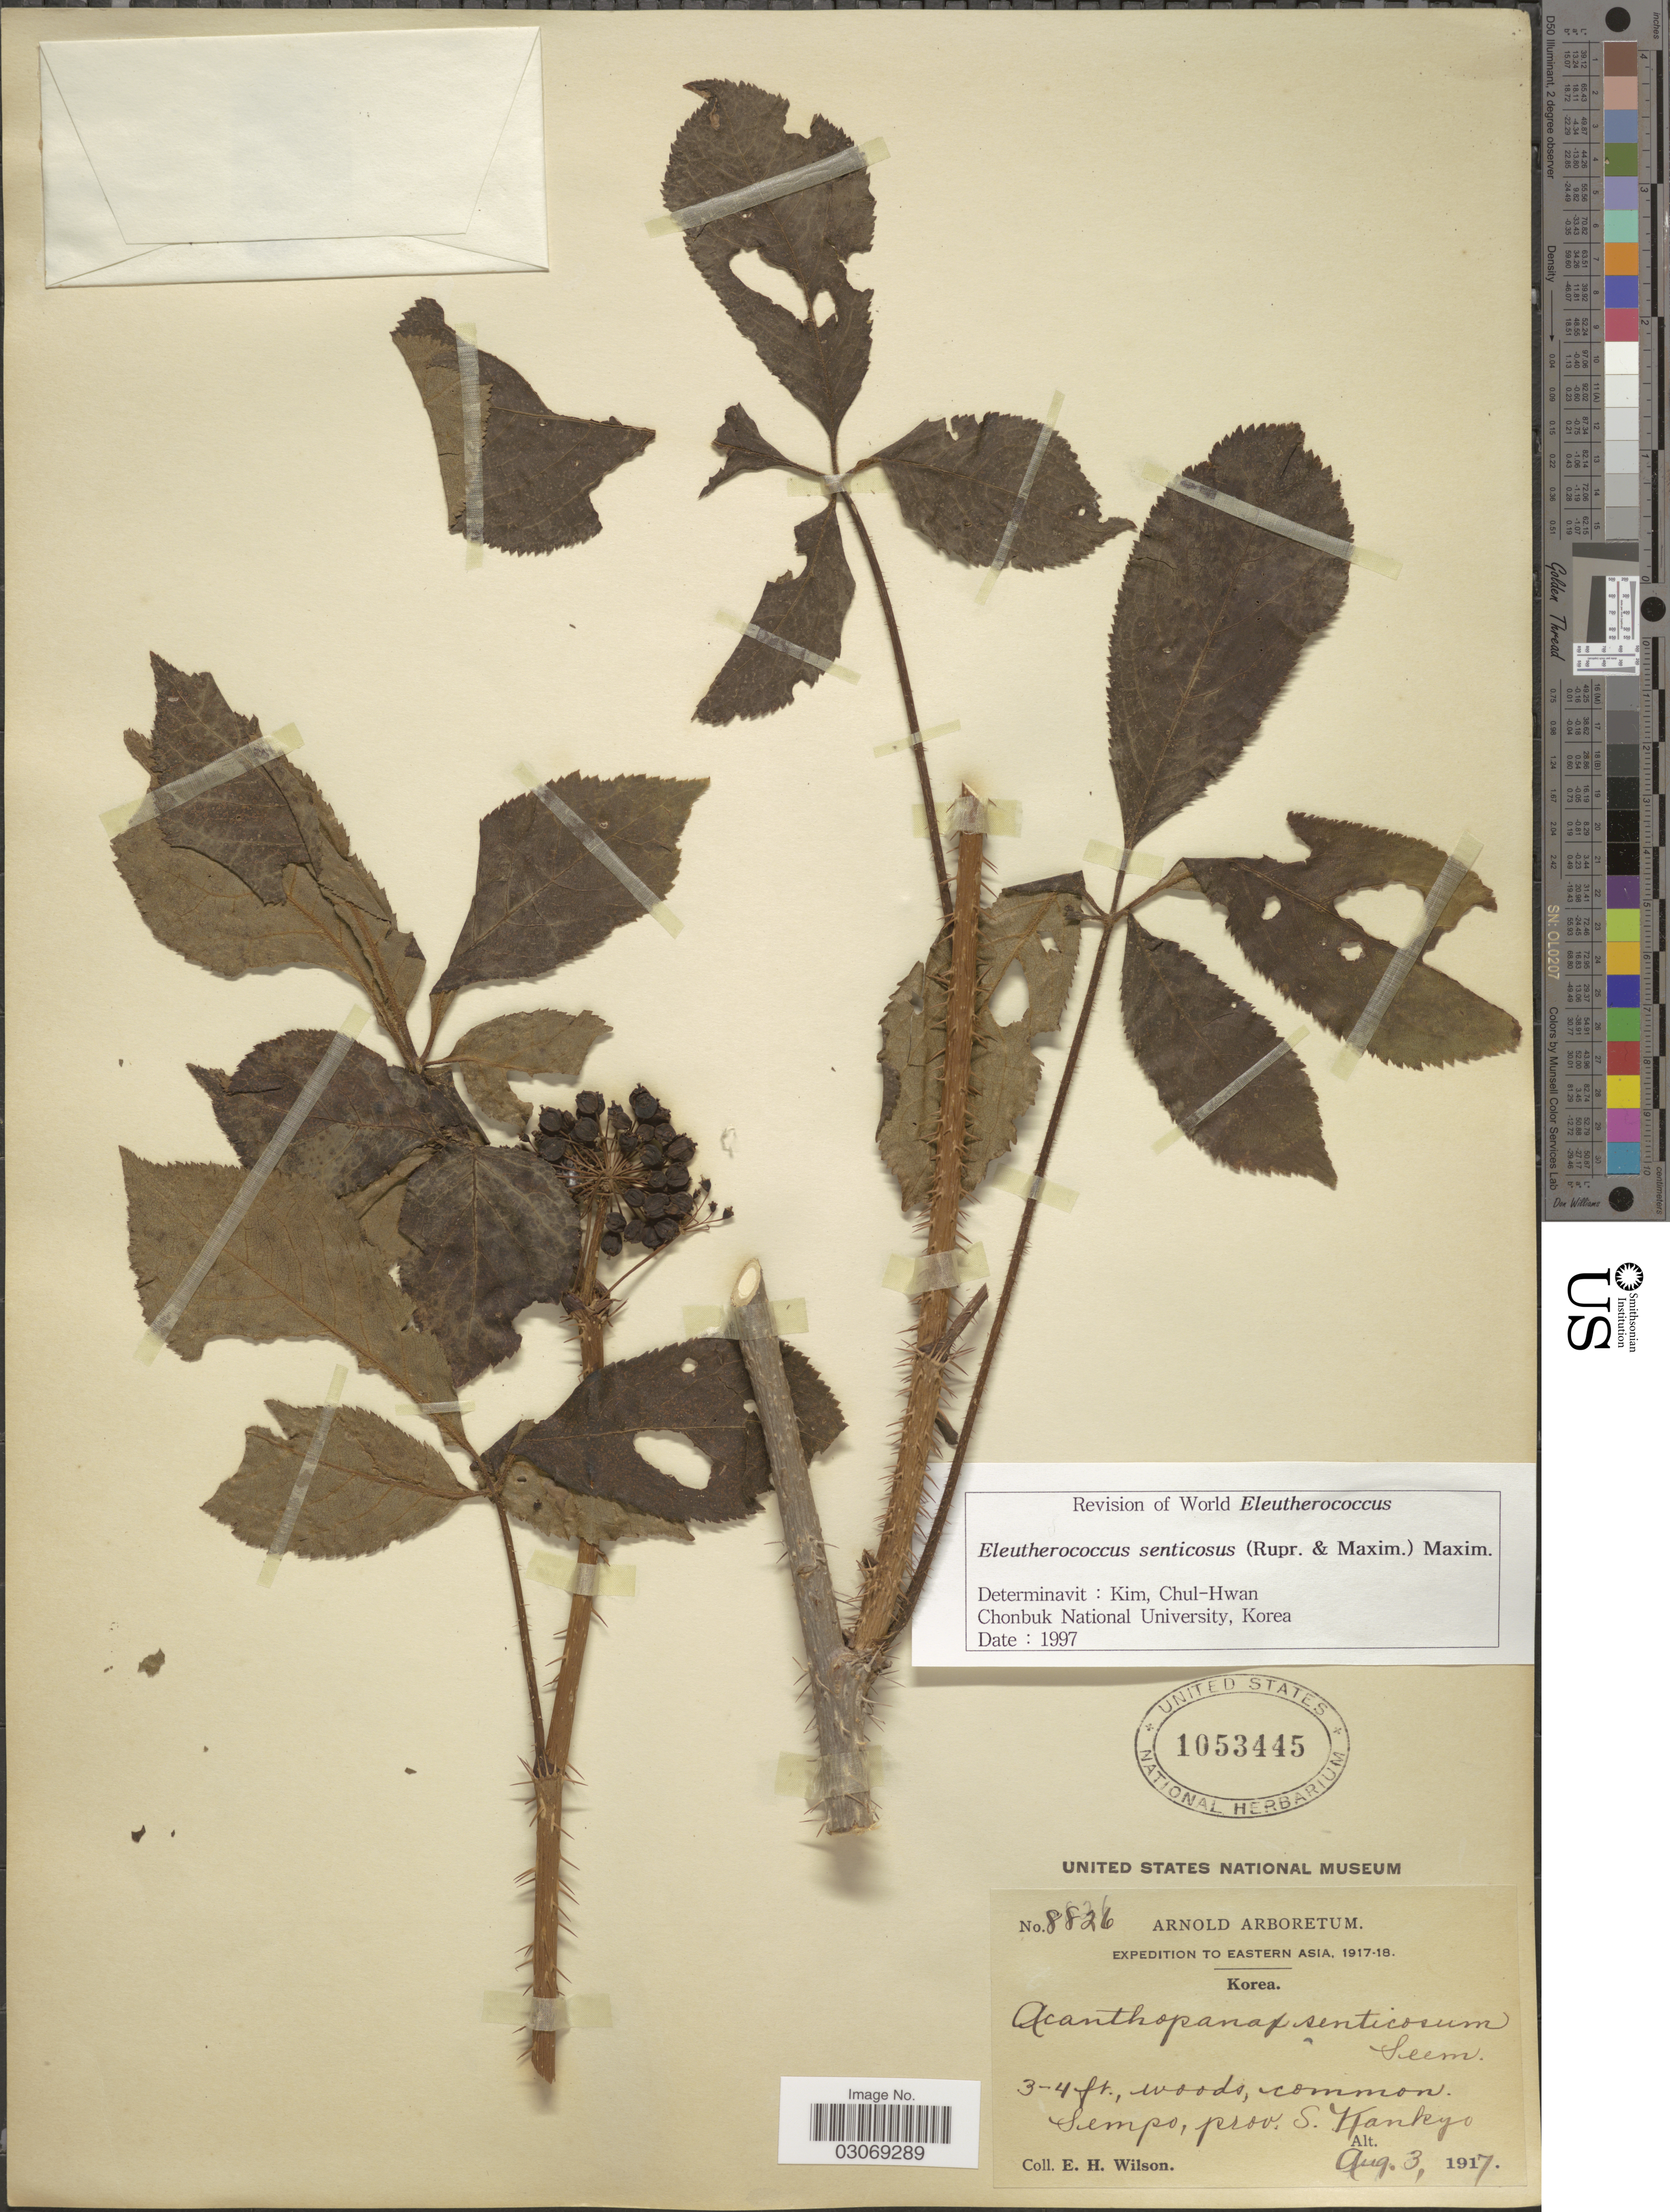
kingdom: Plantae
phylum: Tracheophyta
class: Magnoliopsida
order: Apiales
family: Araliaceae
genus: Eleutherococcus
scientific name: Eleutherococcus senticosus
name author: (Rupr. & Maxim.) Maxim.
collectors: E. Wilson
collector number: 8826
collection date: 1917-08-03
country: North Korea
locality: Sempo, prov. S. Kankyo.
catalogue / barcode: US 1053445